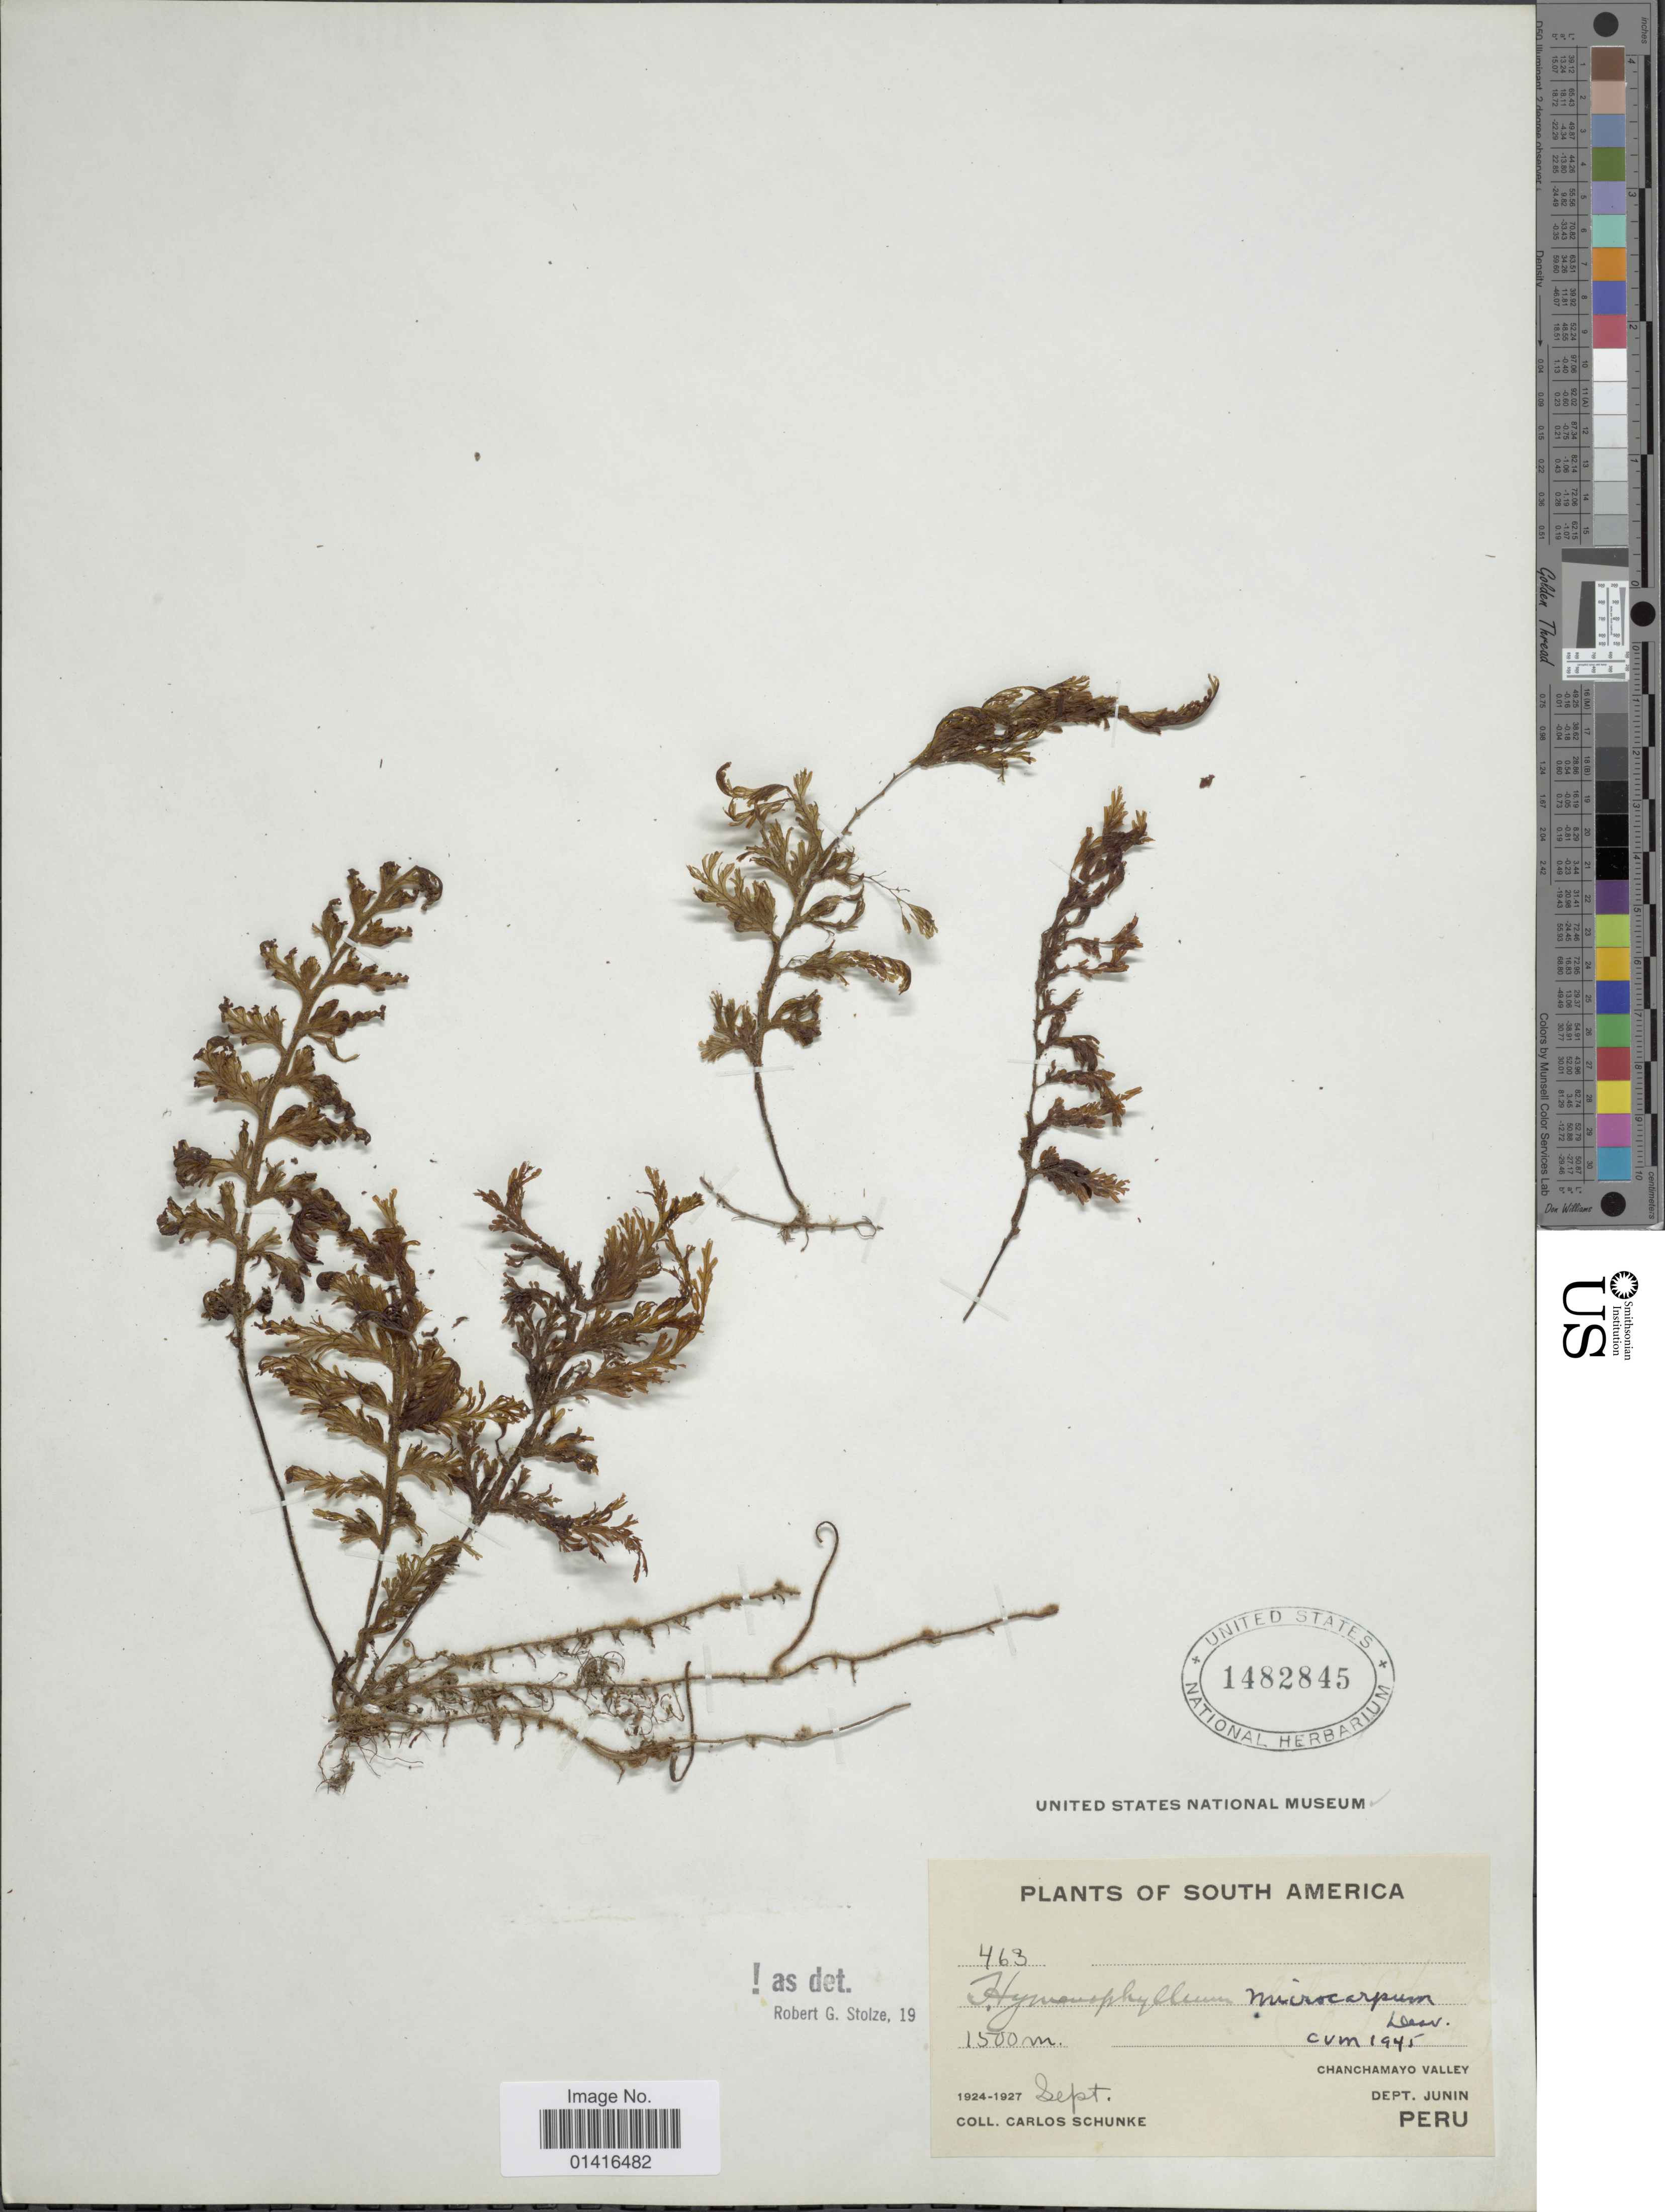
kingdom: Plantae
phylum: Tracheophyta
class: Polypodiopsida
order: Hymenophyllales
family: Hymenophyllaceae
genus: Hymenophyllum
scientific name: Hymenophyllum microcarpum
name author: (Desv.) Lellinger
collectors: C. Schunke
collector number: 463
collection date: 1924-09/1927-09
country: Peru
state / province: Junín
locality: Chanchamayo Valley.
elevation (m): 1500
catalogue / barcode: US 1482845